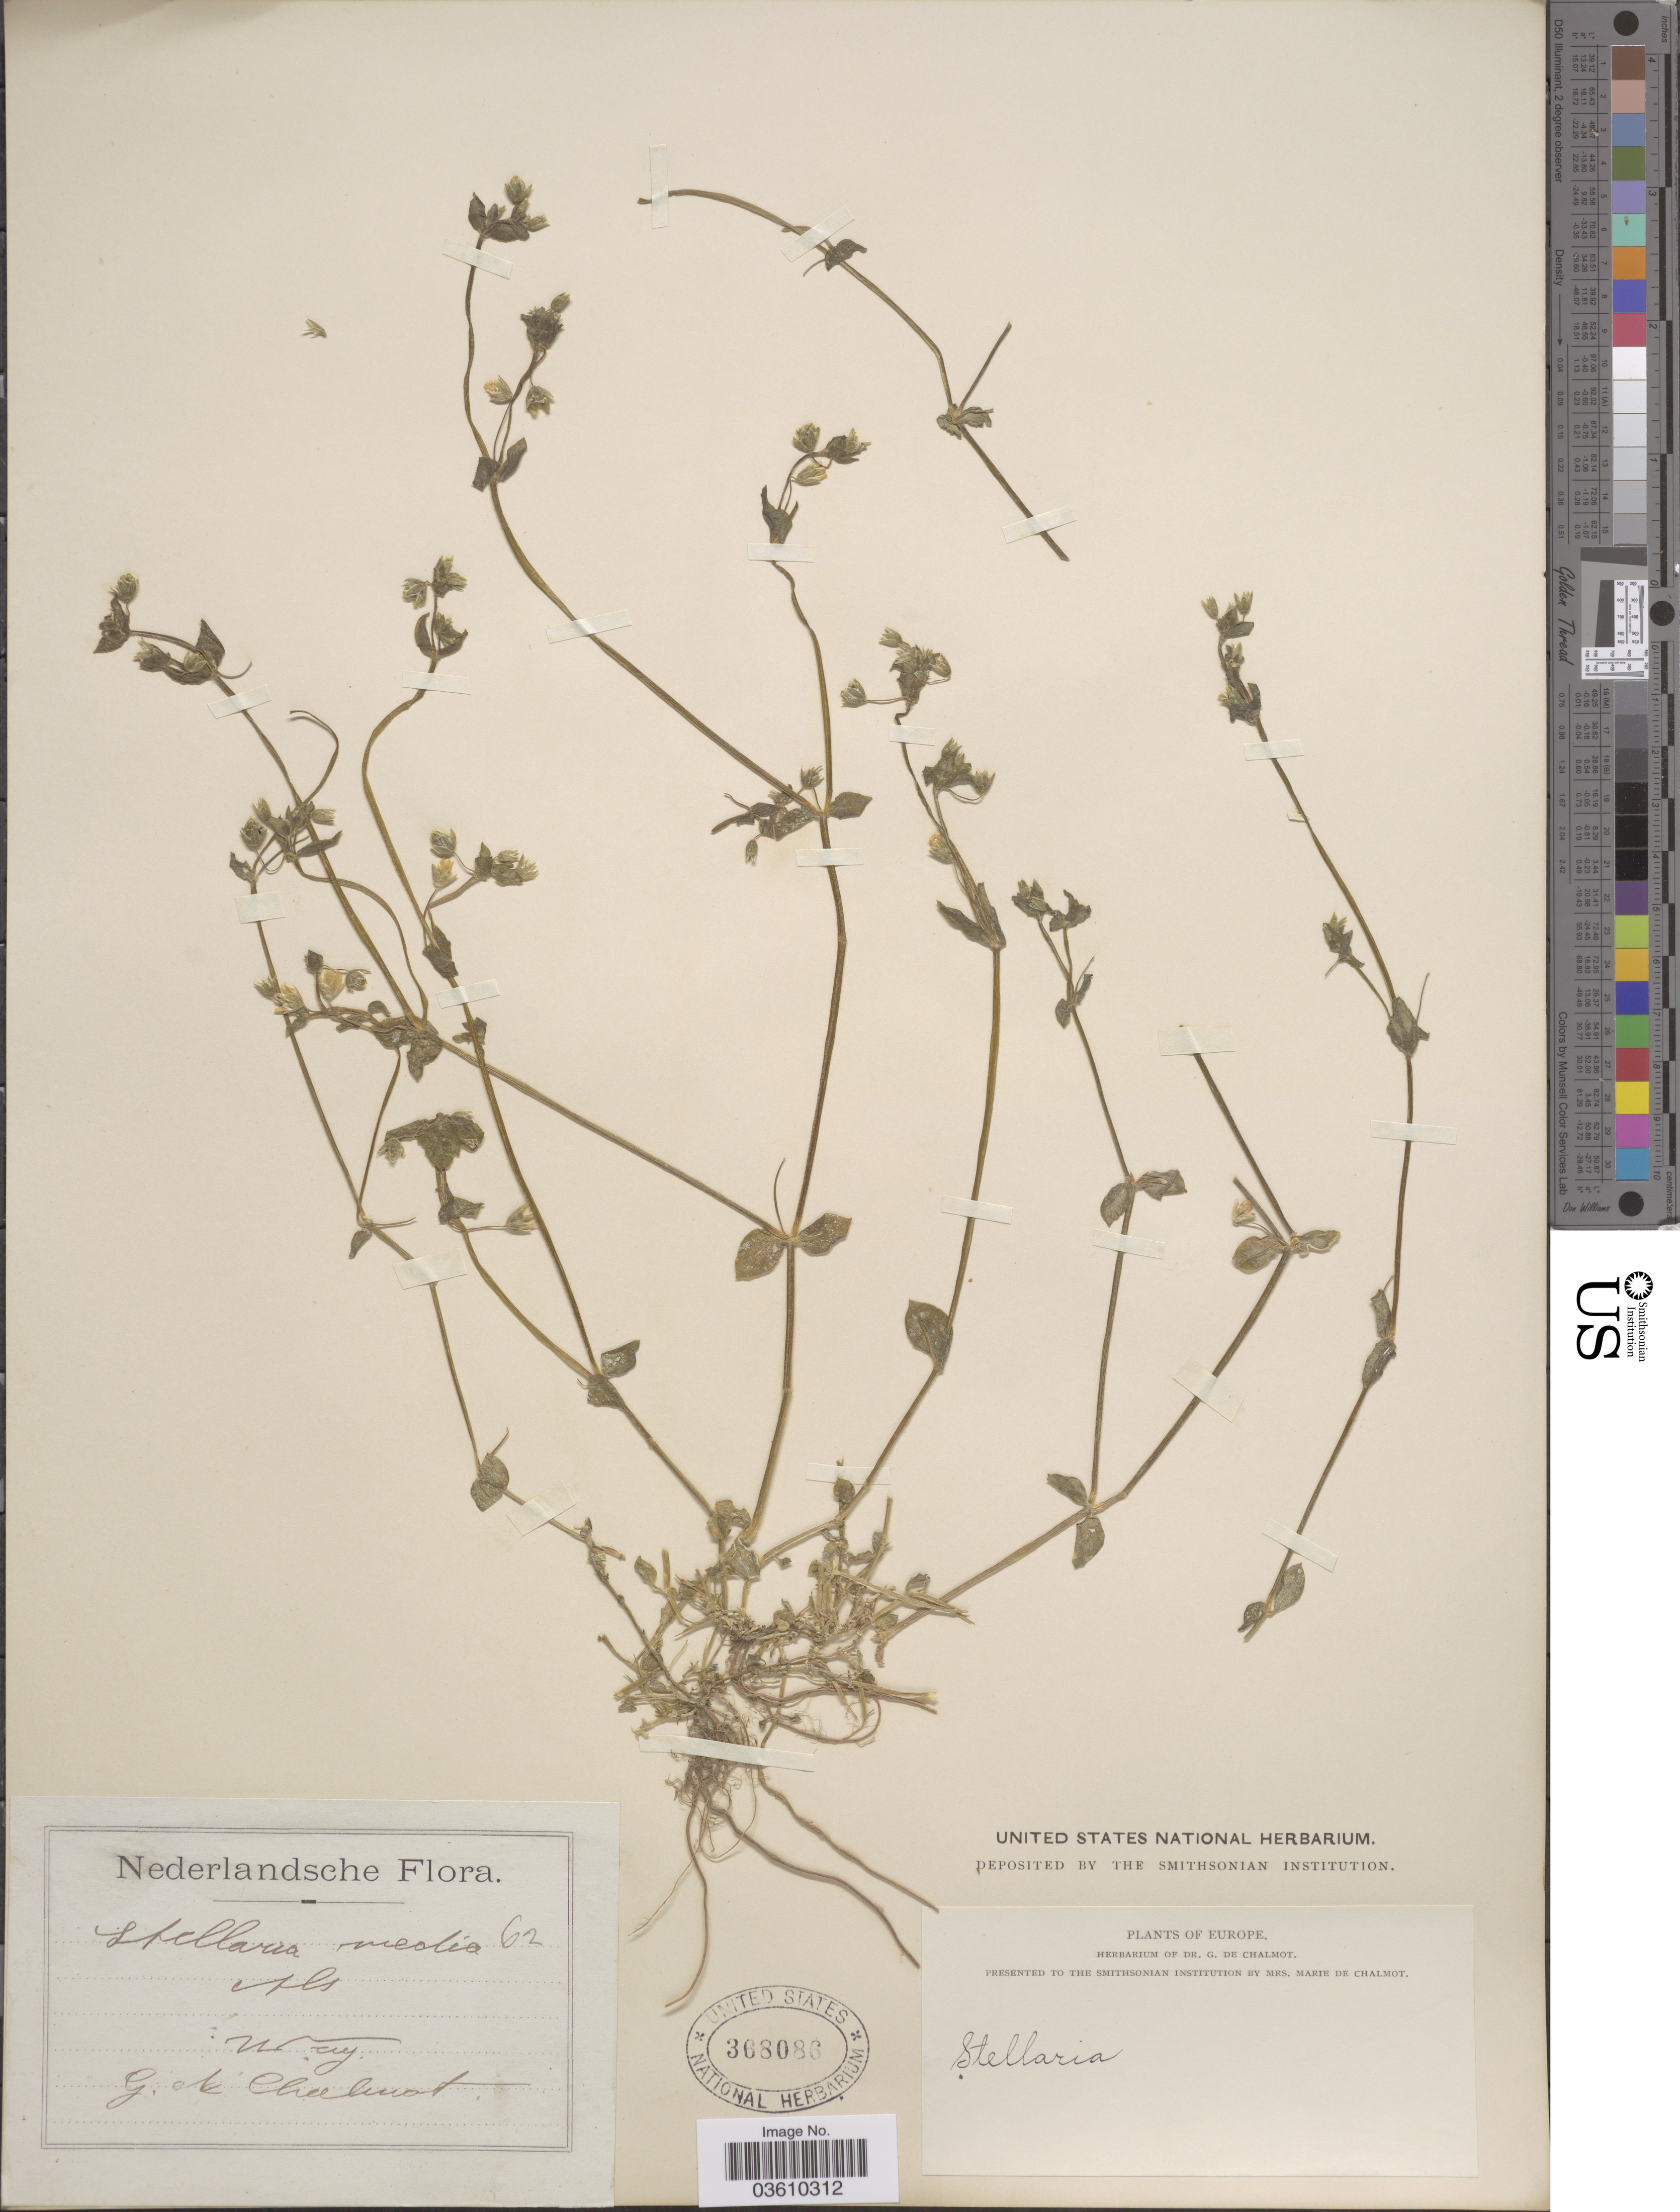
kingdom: Plantae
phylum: Tracheophyta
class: Magnoliopsida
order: Caryophyllales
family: Caryophyllaceae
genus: Stellaria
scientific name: Stellaria media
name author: (L.) Vill.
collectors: G. de Chalmot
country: Netherlands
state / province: Gelderland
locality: Nederlandsche. Wag.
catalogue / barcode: US 368086